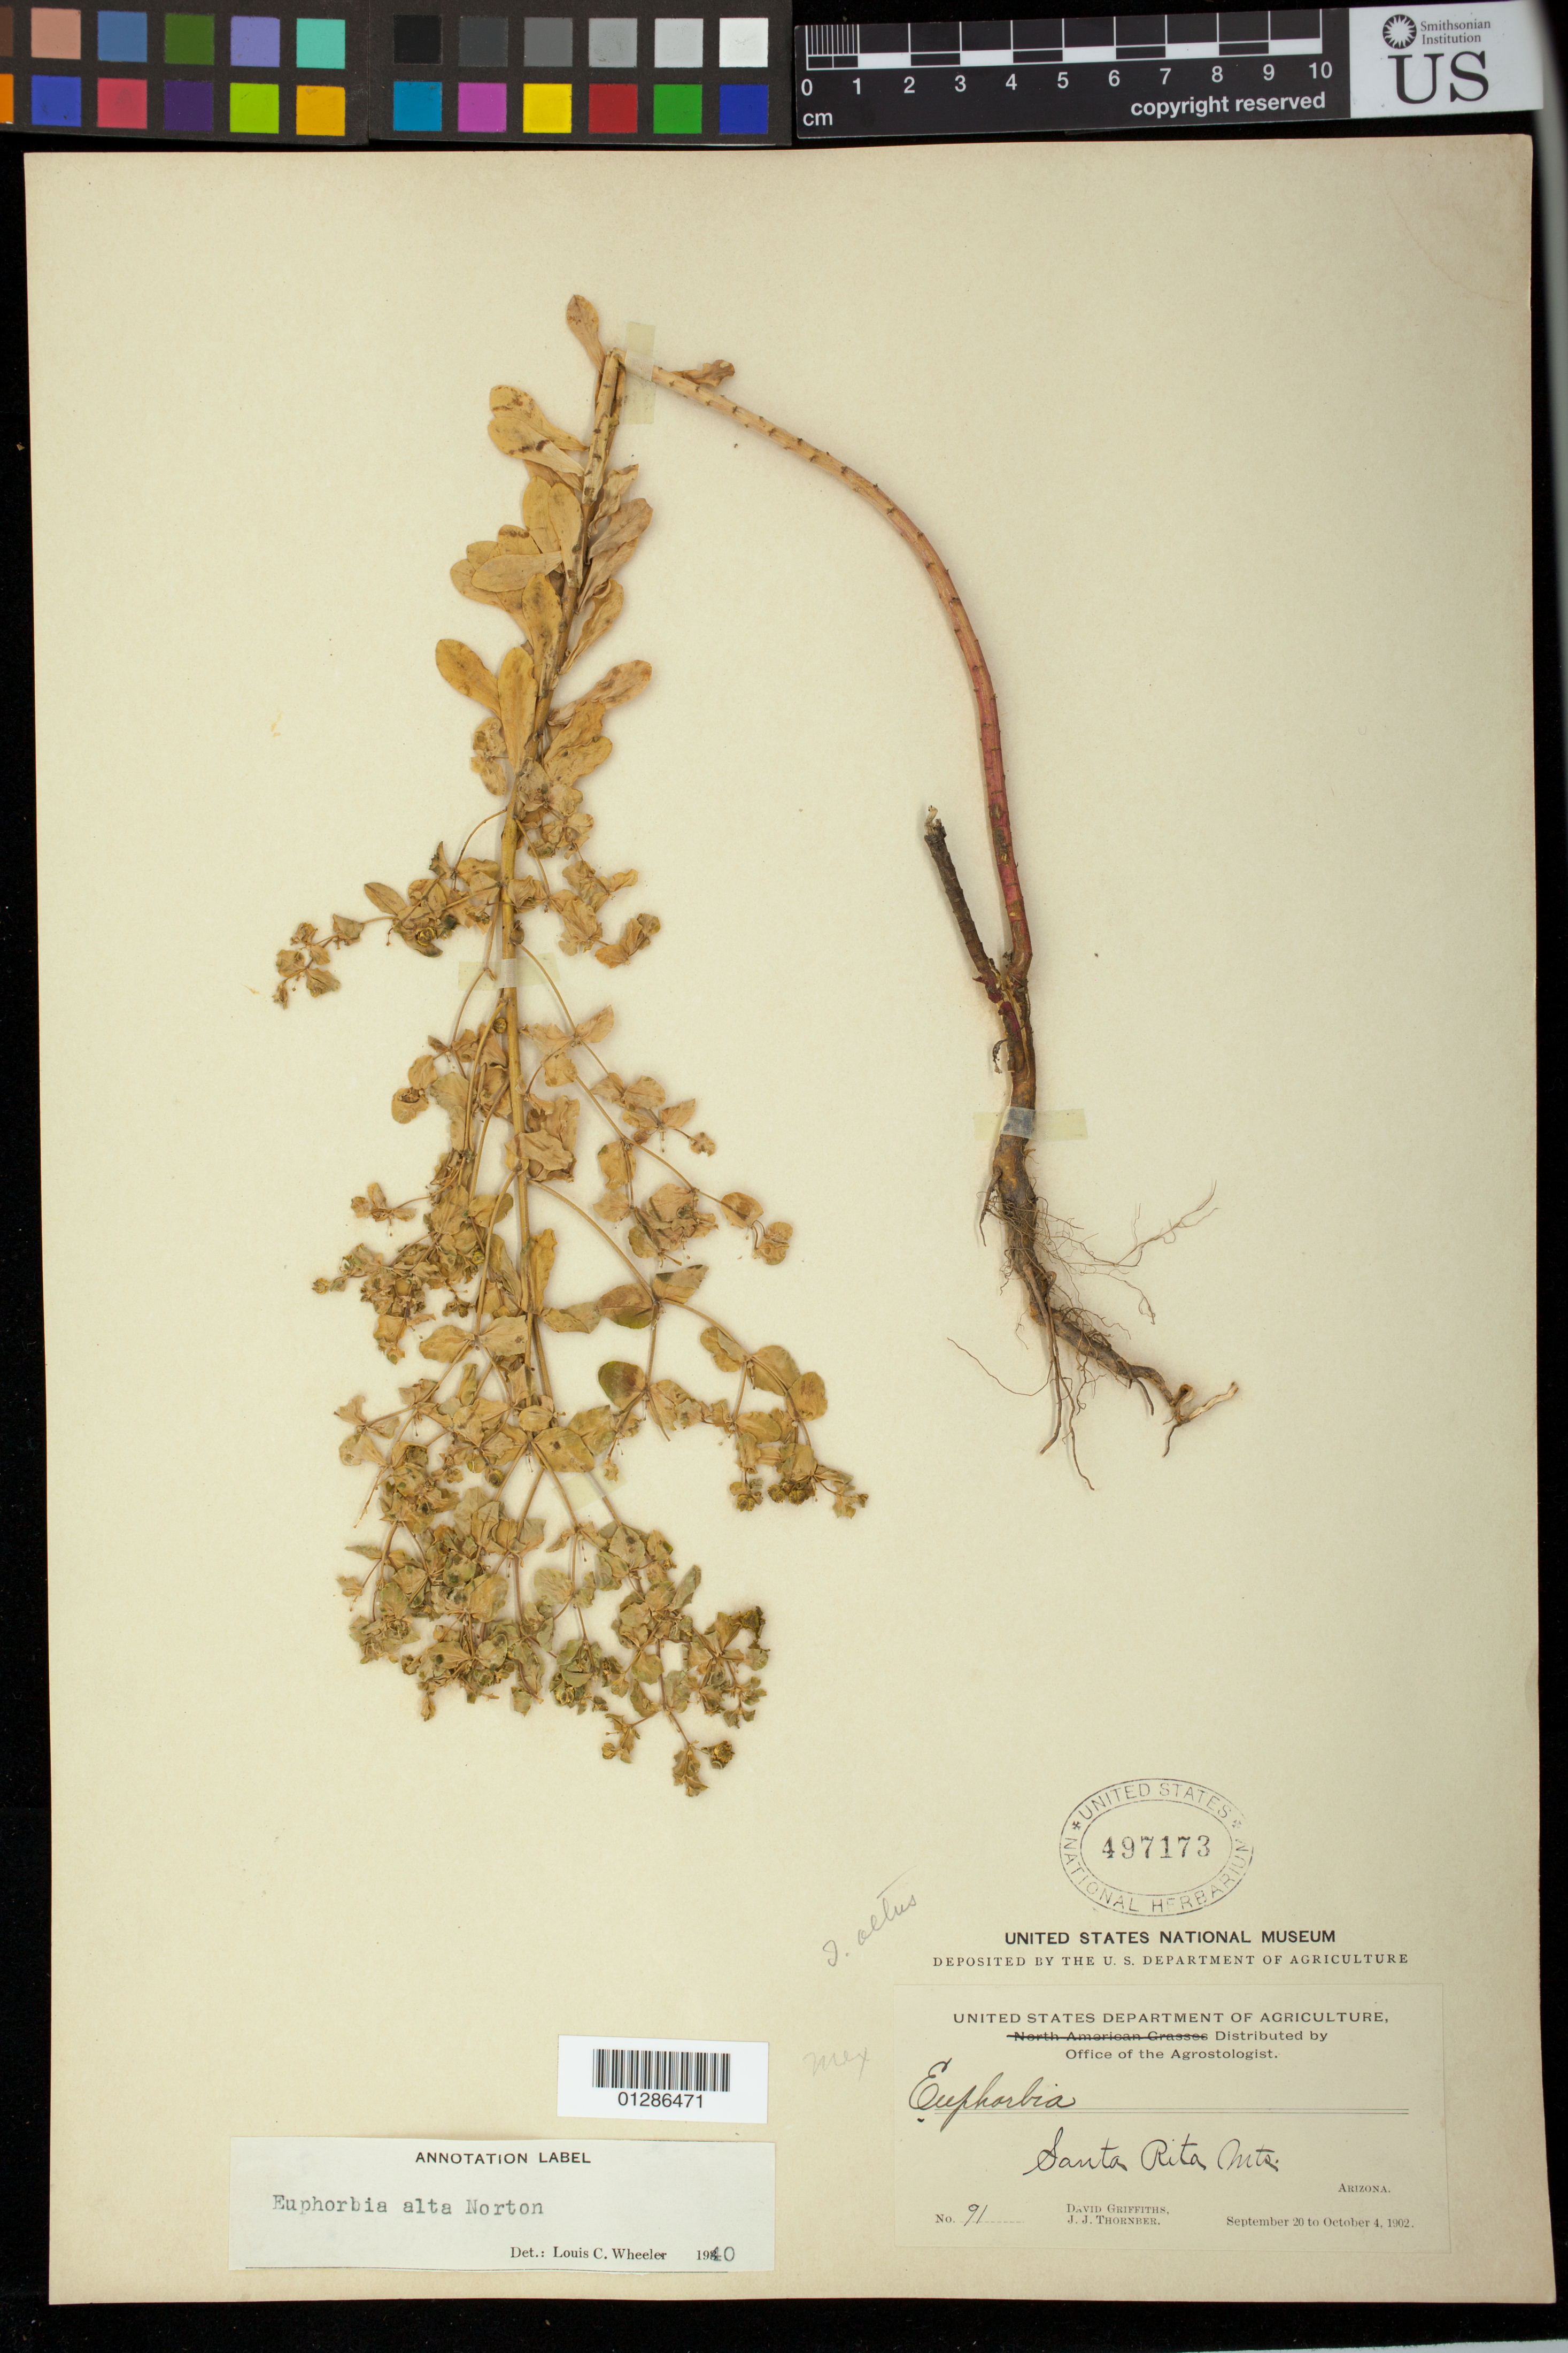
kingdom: Plantae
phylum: Tracheophyta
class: Magnoliopsida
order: Malpighiales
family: Euphorbiaceae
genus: Euphorbia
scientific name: Euphorbia alta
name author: Norton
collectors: D. Griffiths & J. Thornber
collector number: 91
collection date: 1902-09-20/1902-10-04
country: United States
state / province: Arizona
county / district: Santa Cruz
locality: Santa Rita Mts.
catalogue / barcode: US 497173